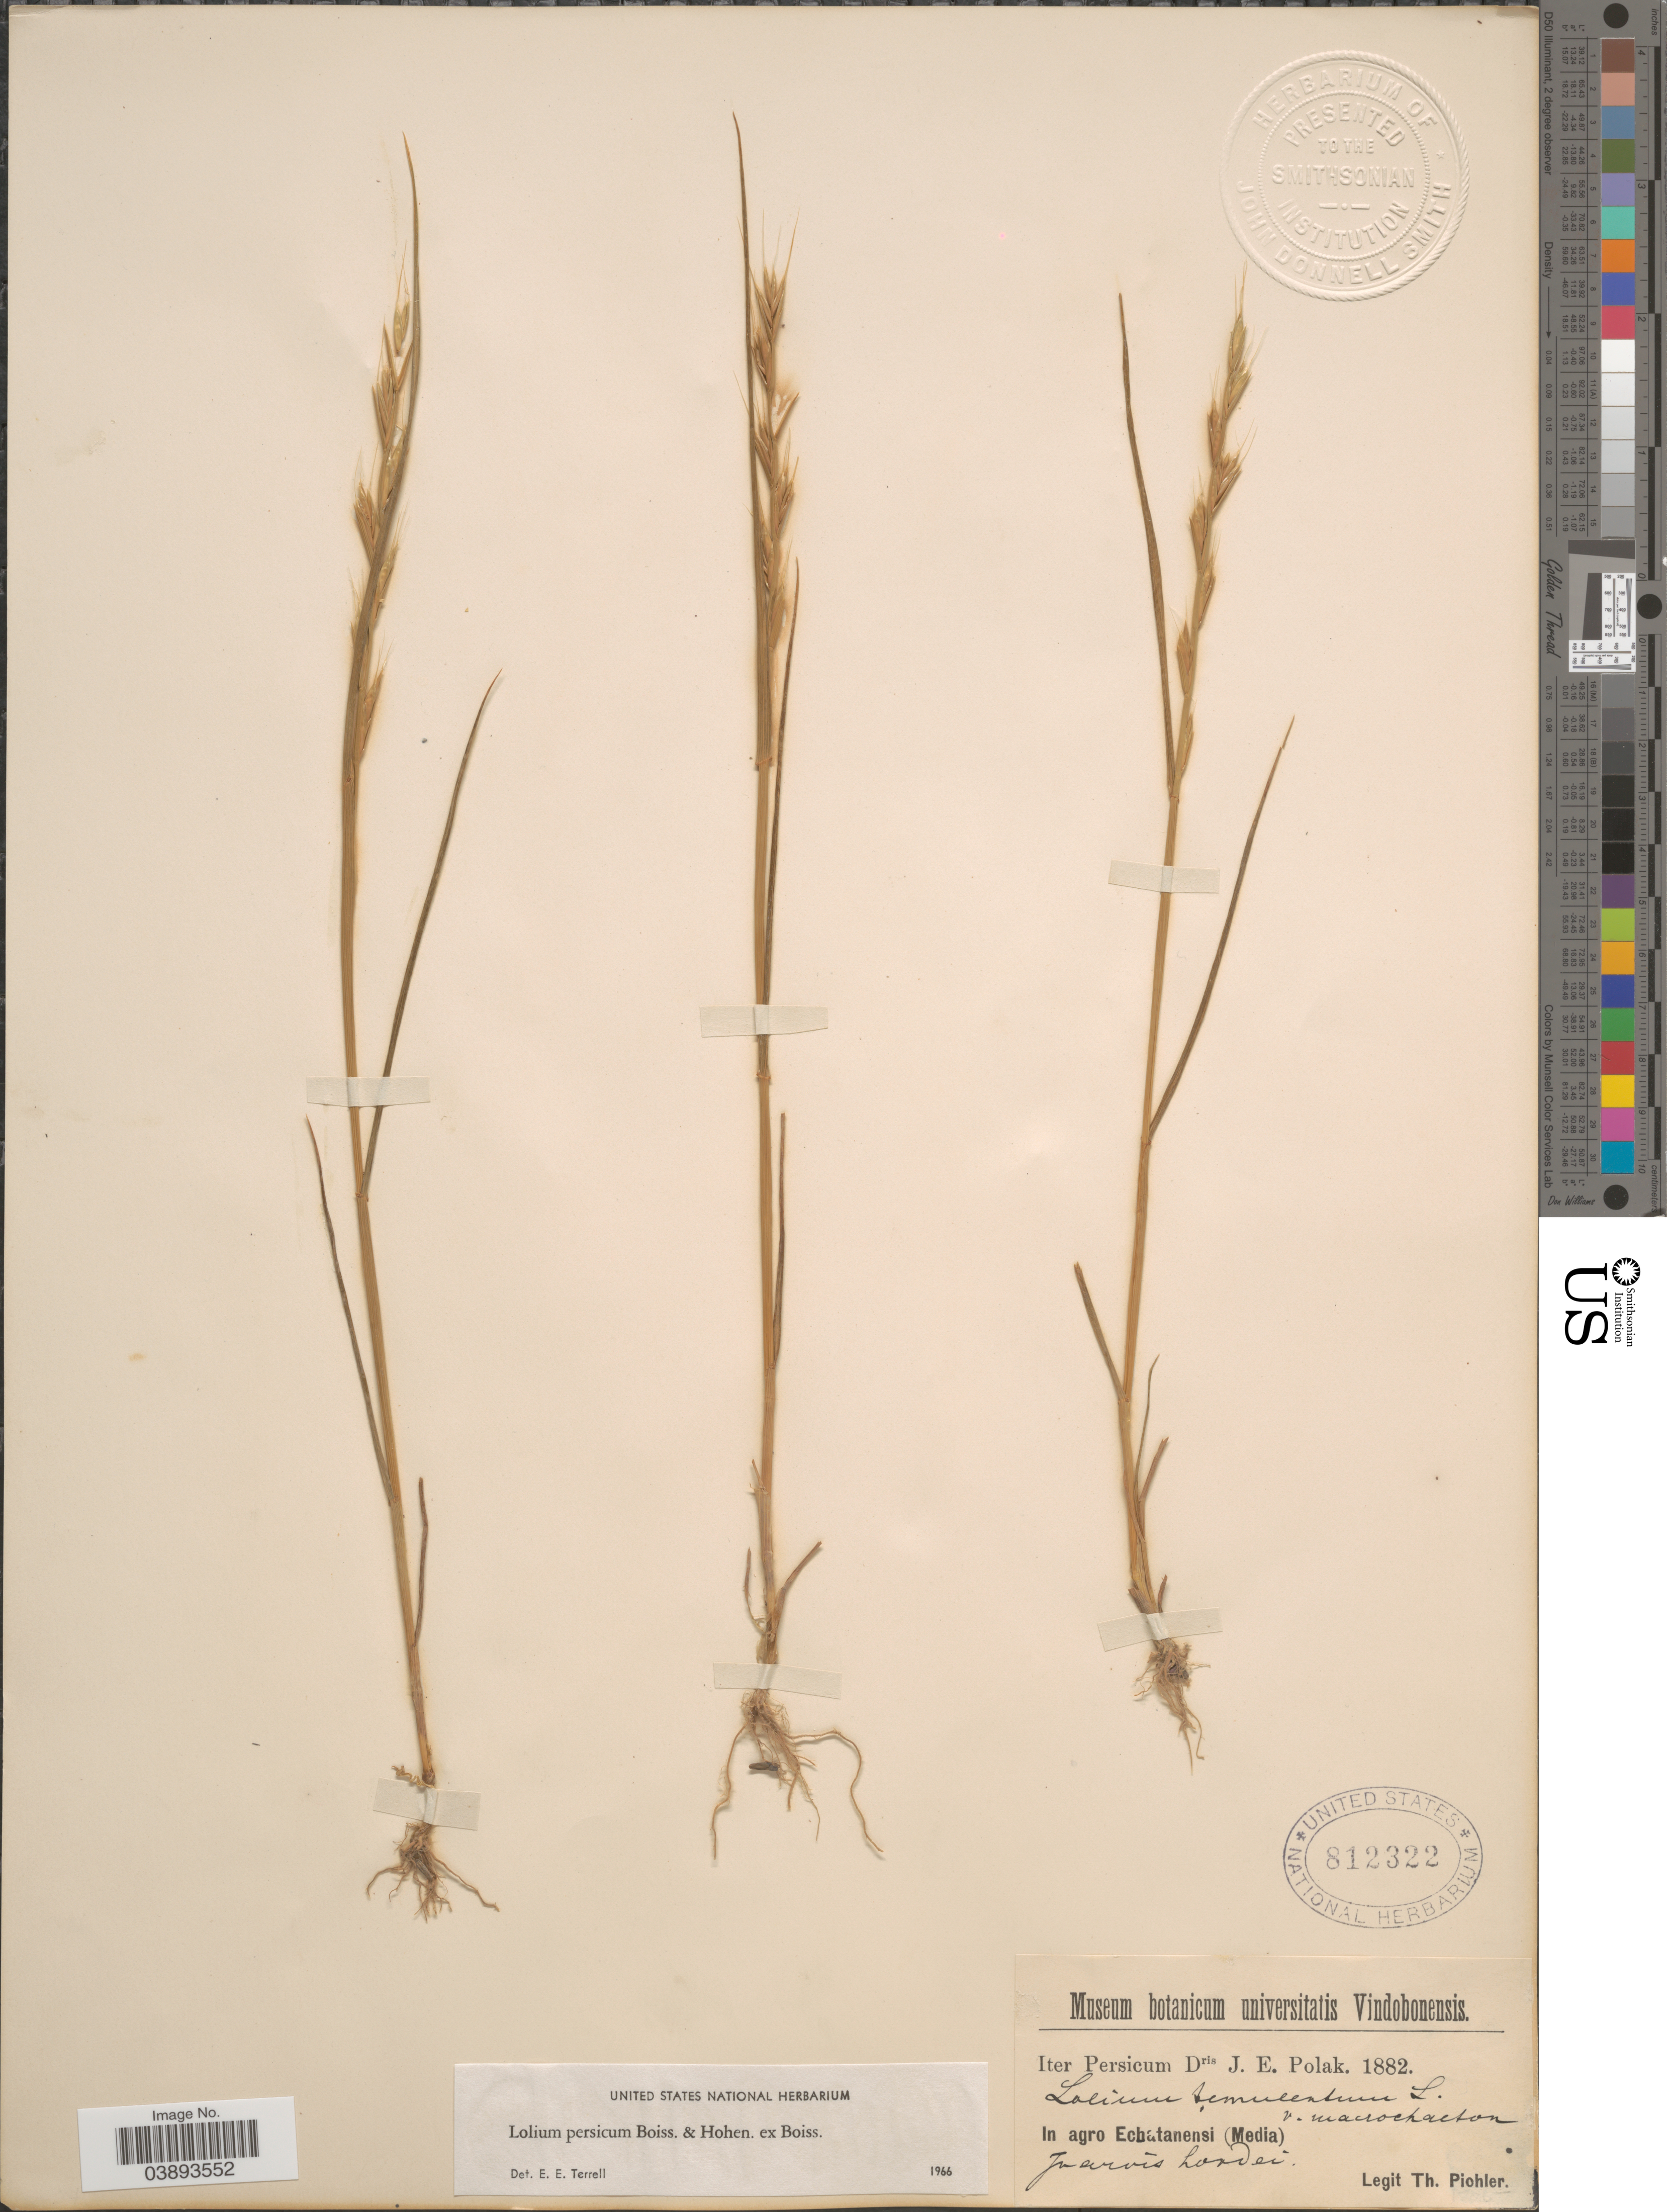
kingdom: Plantae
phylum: Tracheophyta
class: Liliopsida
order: Poales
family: Poaceae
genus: Lolium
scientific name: Lolium persicum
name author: Boiss. & Hohen.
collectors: T. Pichler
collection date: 1882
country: Iran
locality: Iter Persicum. In agro Echatanensi (Media). In arvis hordei.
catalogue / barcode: US 812322